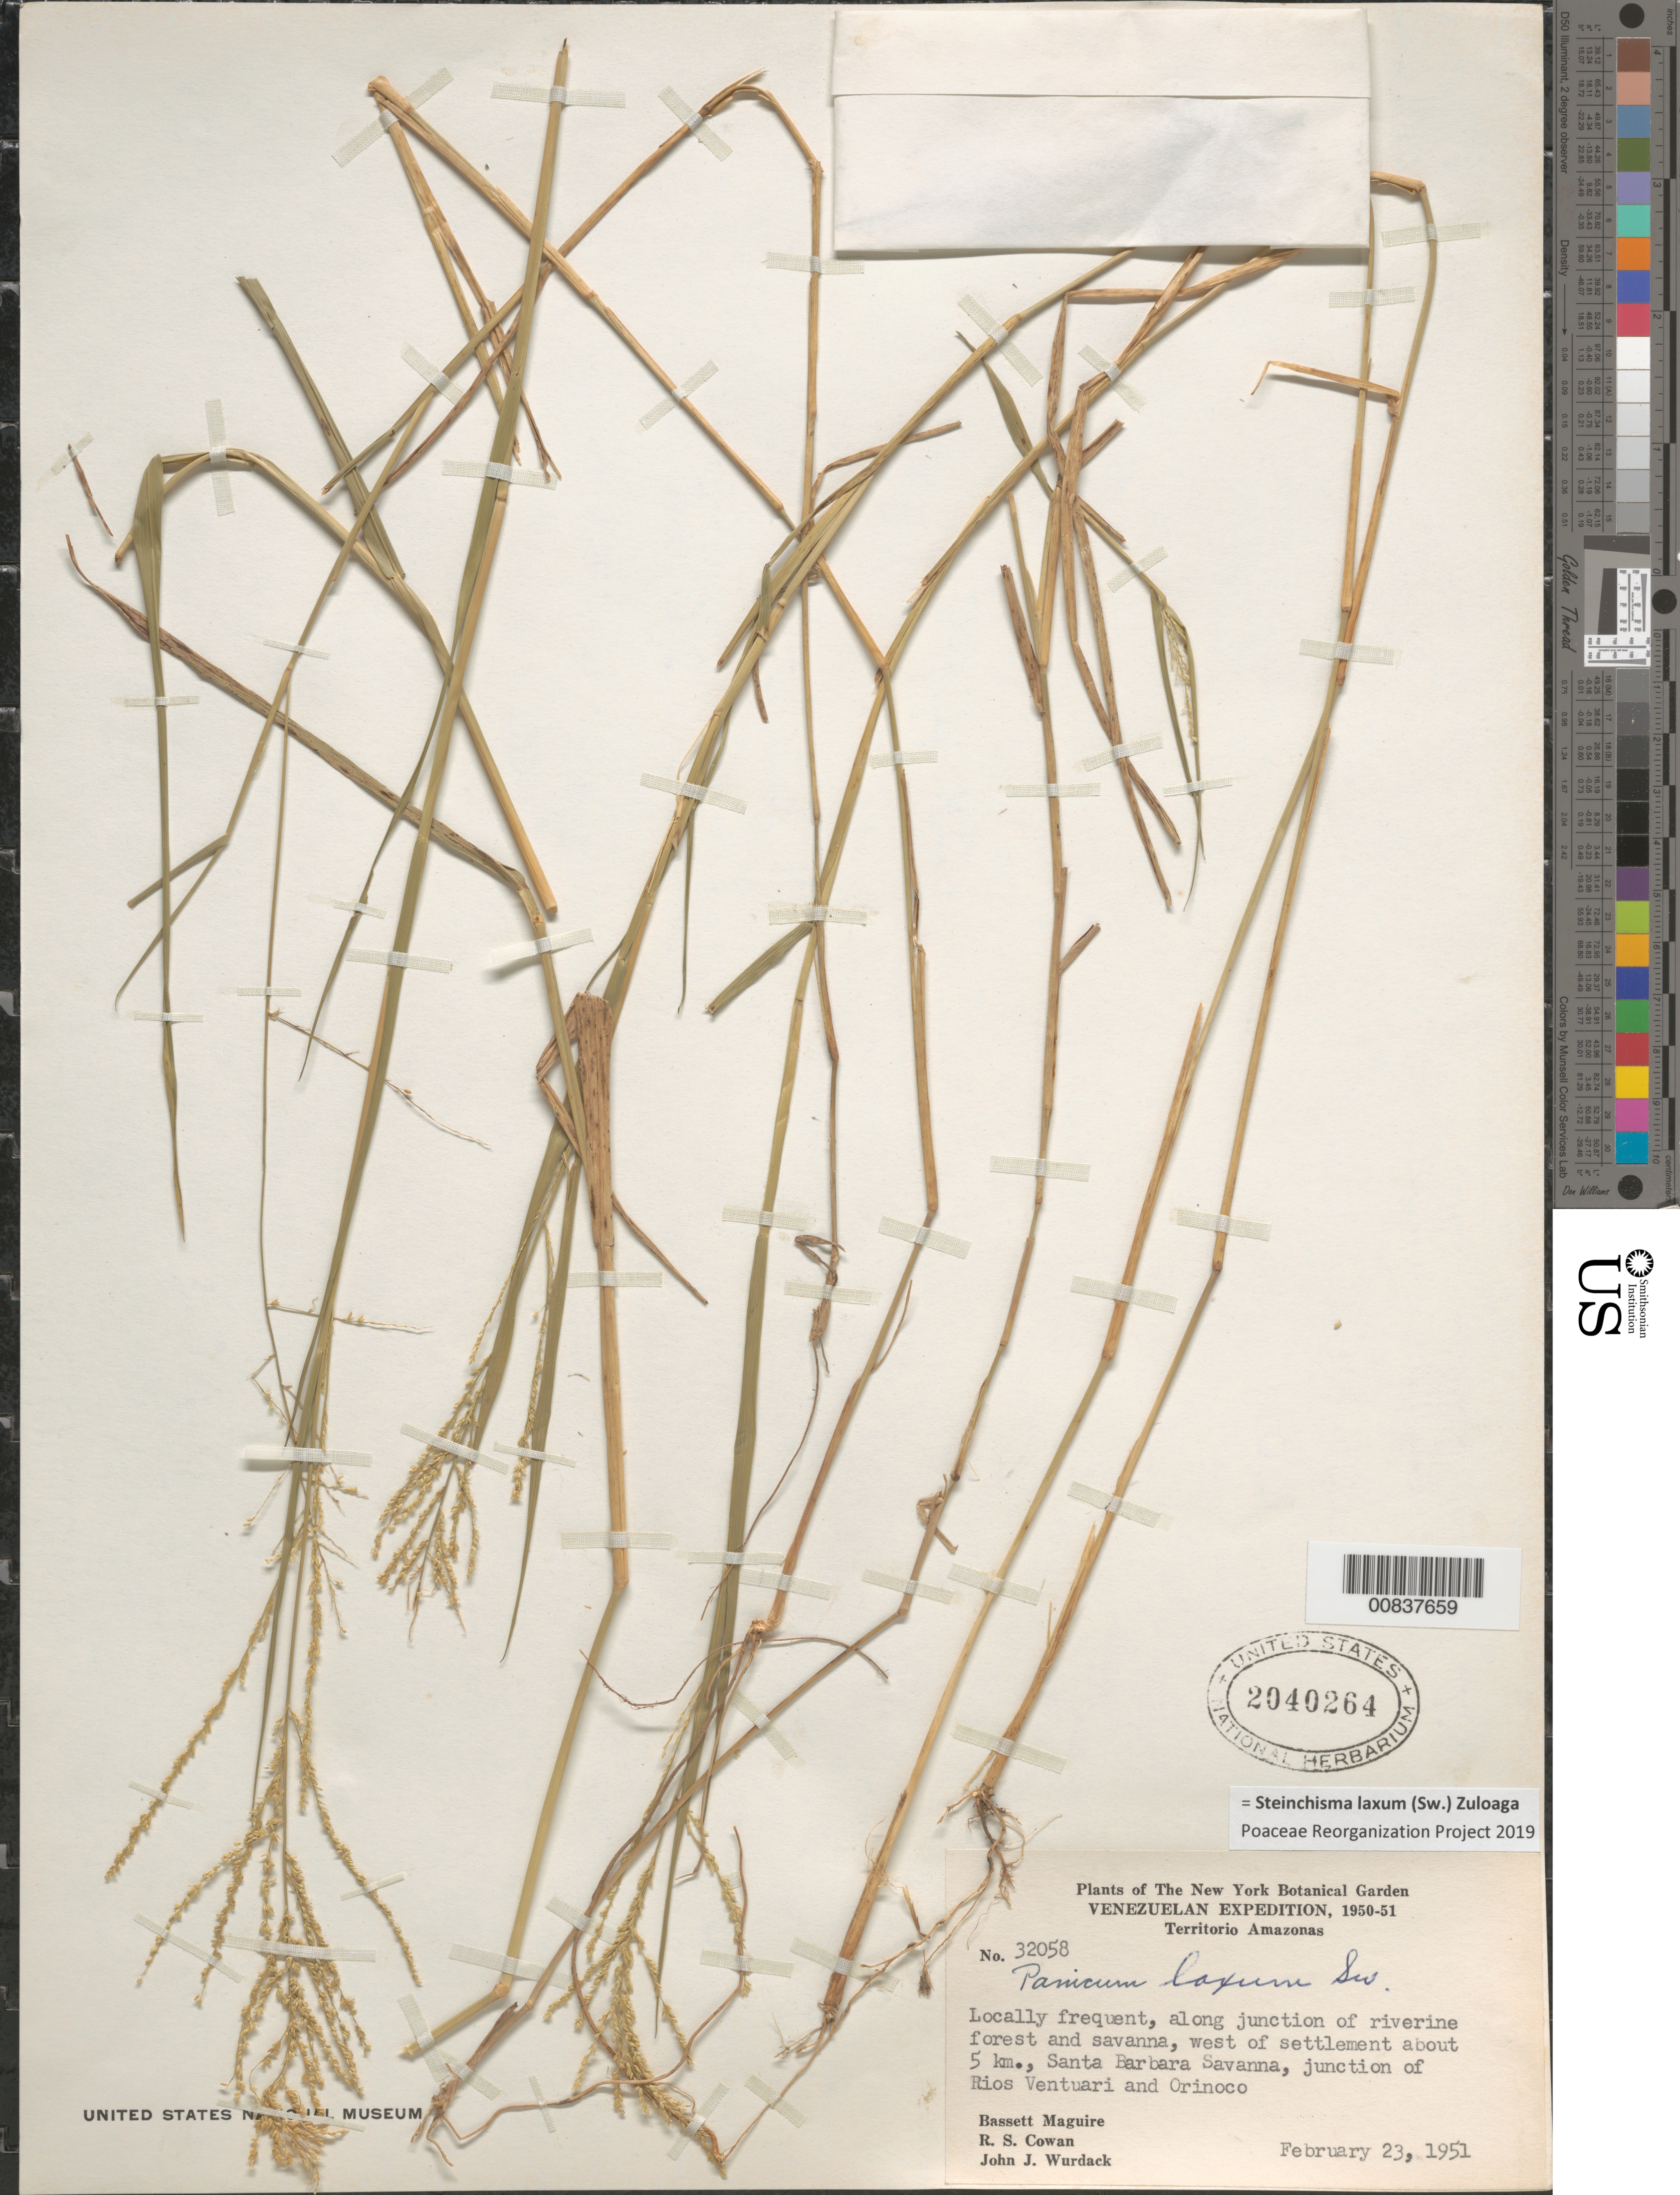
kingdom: Plantae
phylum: Tracheophyta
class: Liliopsida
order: Poales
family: Poaceae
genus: Panicum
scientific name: Panicum laxum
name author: Sw.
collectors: B. Maguire, J. J. Wurdack & J. H. Cowan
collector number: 32058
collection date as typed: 23-Feb-51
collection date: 1951-02-23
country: Venezuela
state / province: Amazonas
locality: Santa Barbara Savanna, 5 km W of settlement, junction of Ríos Ventuari & Orinoco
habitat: Junction of riverine forest and savanna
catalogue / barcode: US 2040264